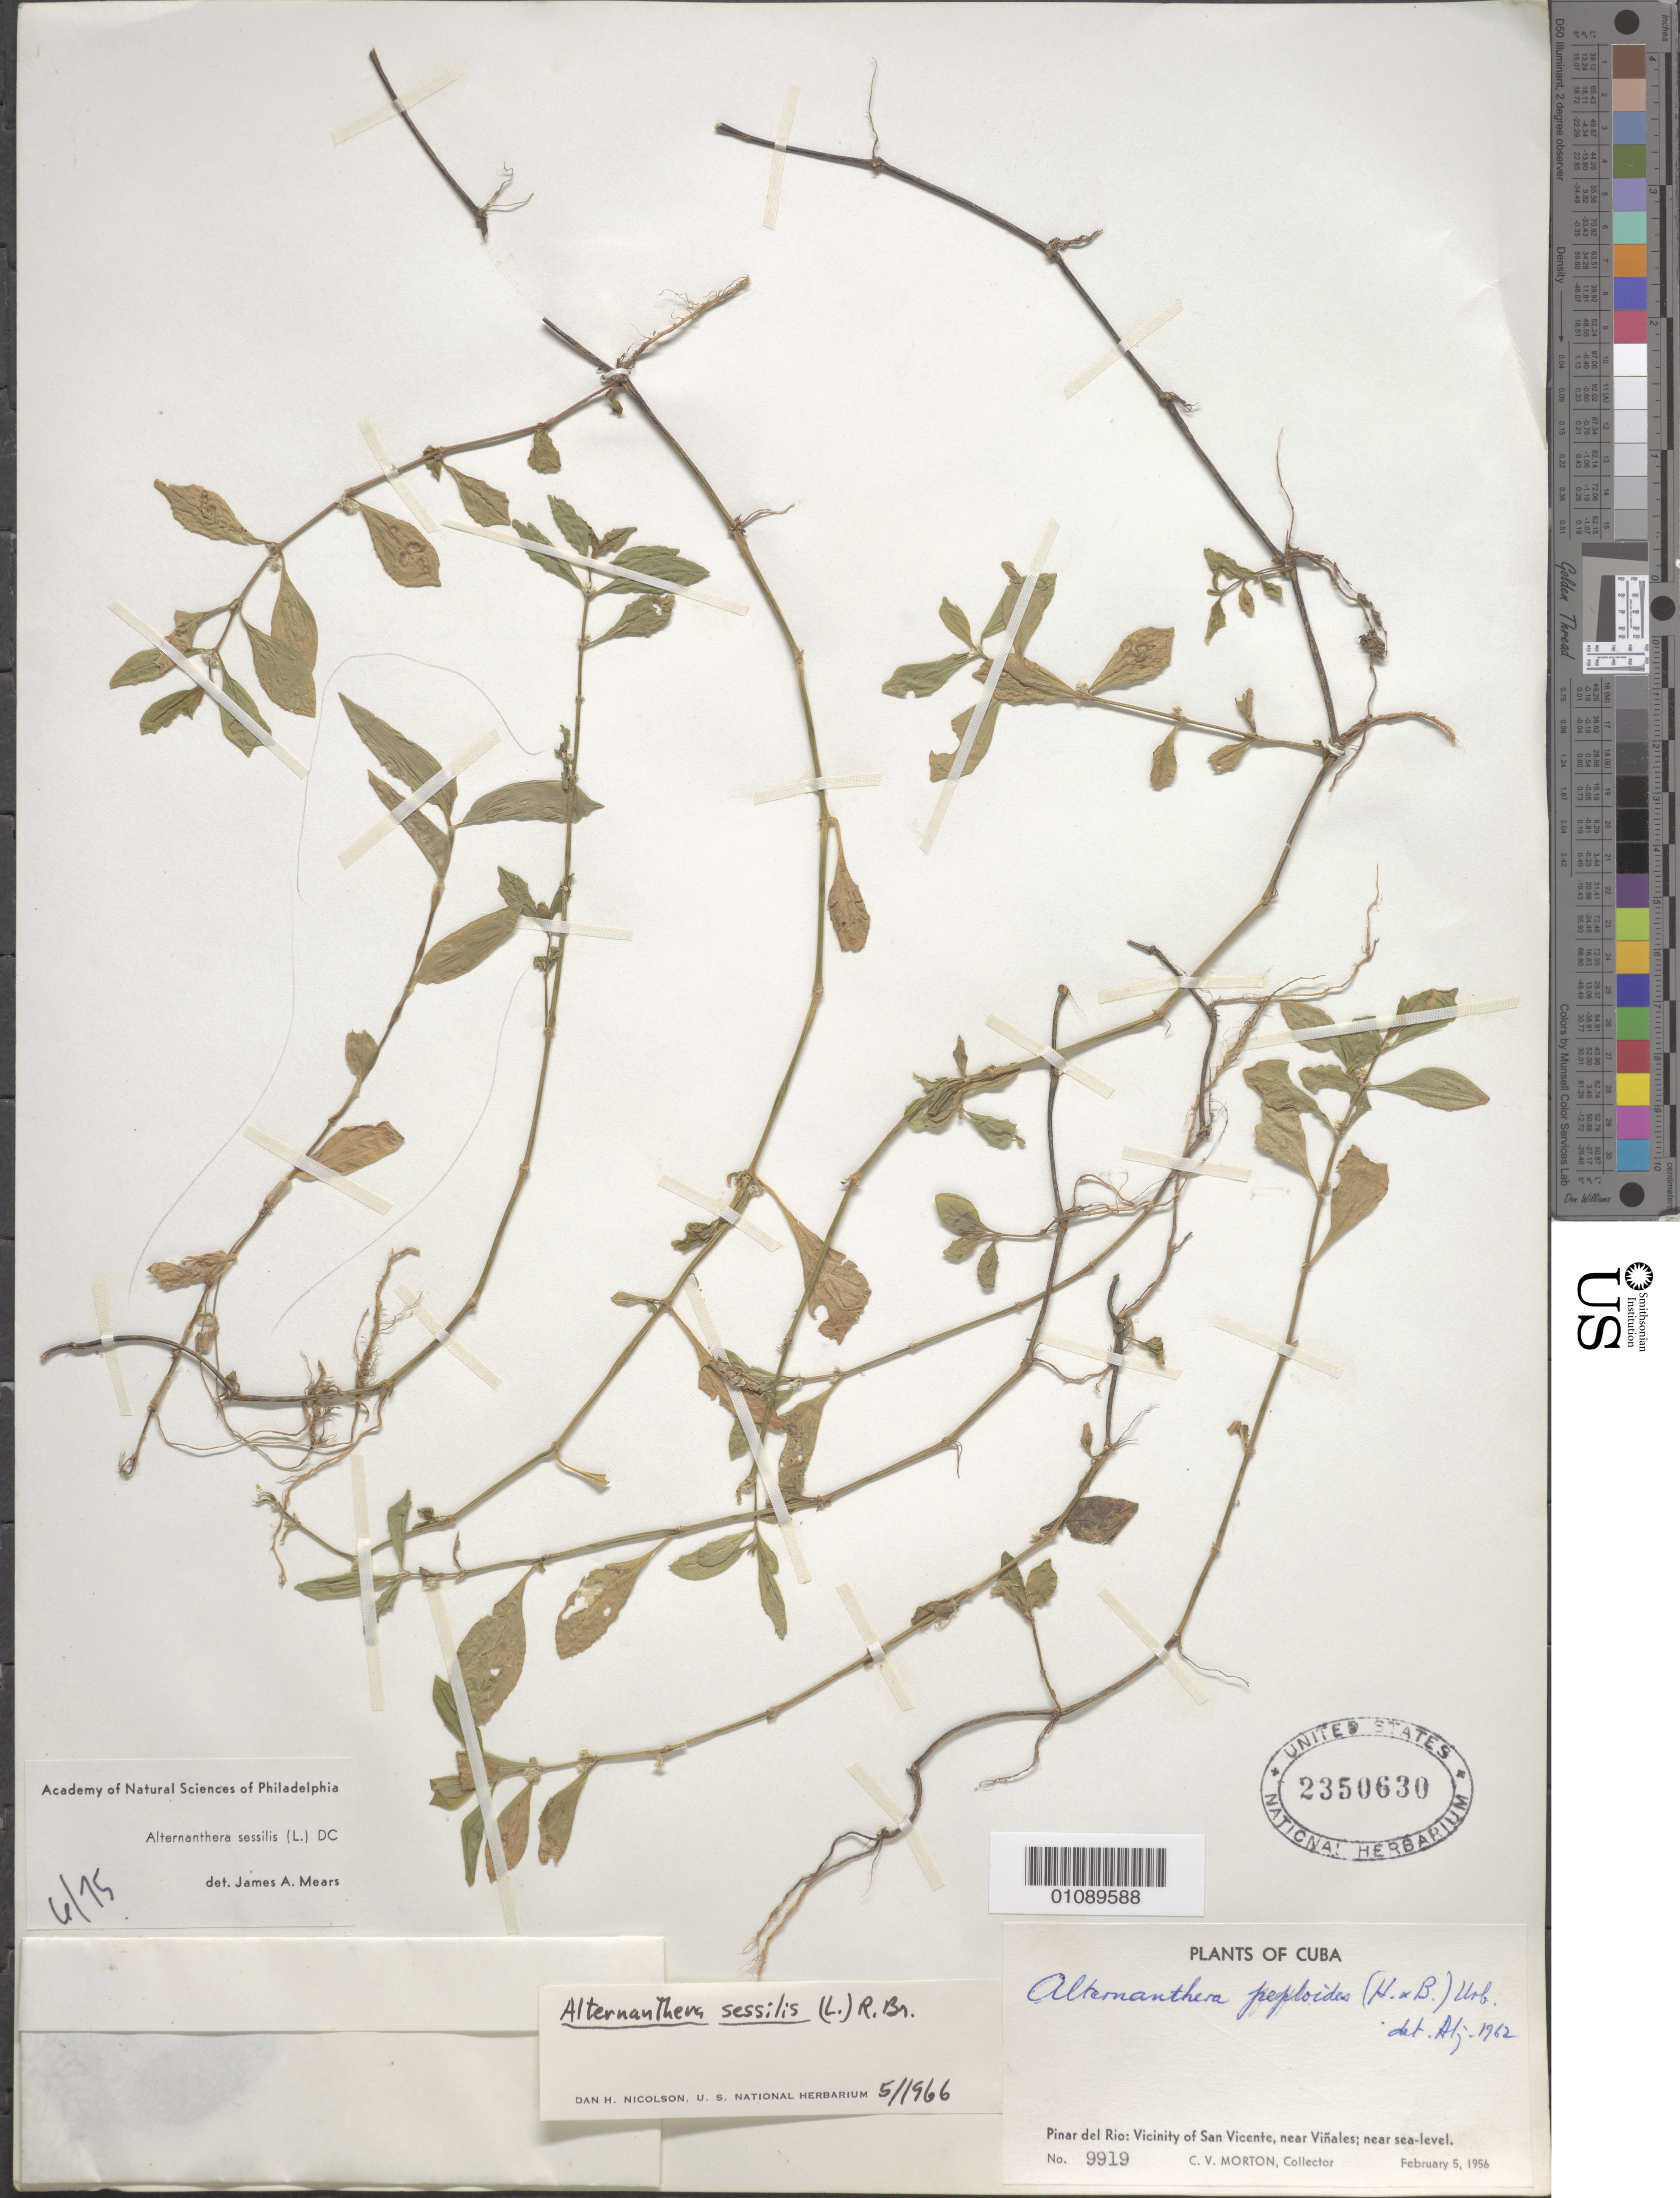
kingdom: Plantae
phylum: Tracheophyta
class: Magnoliopsida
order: Caryophyllales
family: Amaranthaceae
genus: Alternanthera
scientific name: Alternanthera sessilis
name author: (L.) DC.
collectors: C. V. Morton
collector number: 9919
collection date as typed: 05 Feb 1956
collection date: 1956-02-05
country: Cuba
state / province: Pinar del Rio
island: Cuba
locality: Vicinity of San Vicente, near Viñales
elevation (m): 0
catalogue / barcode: US 2350630